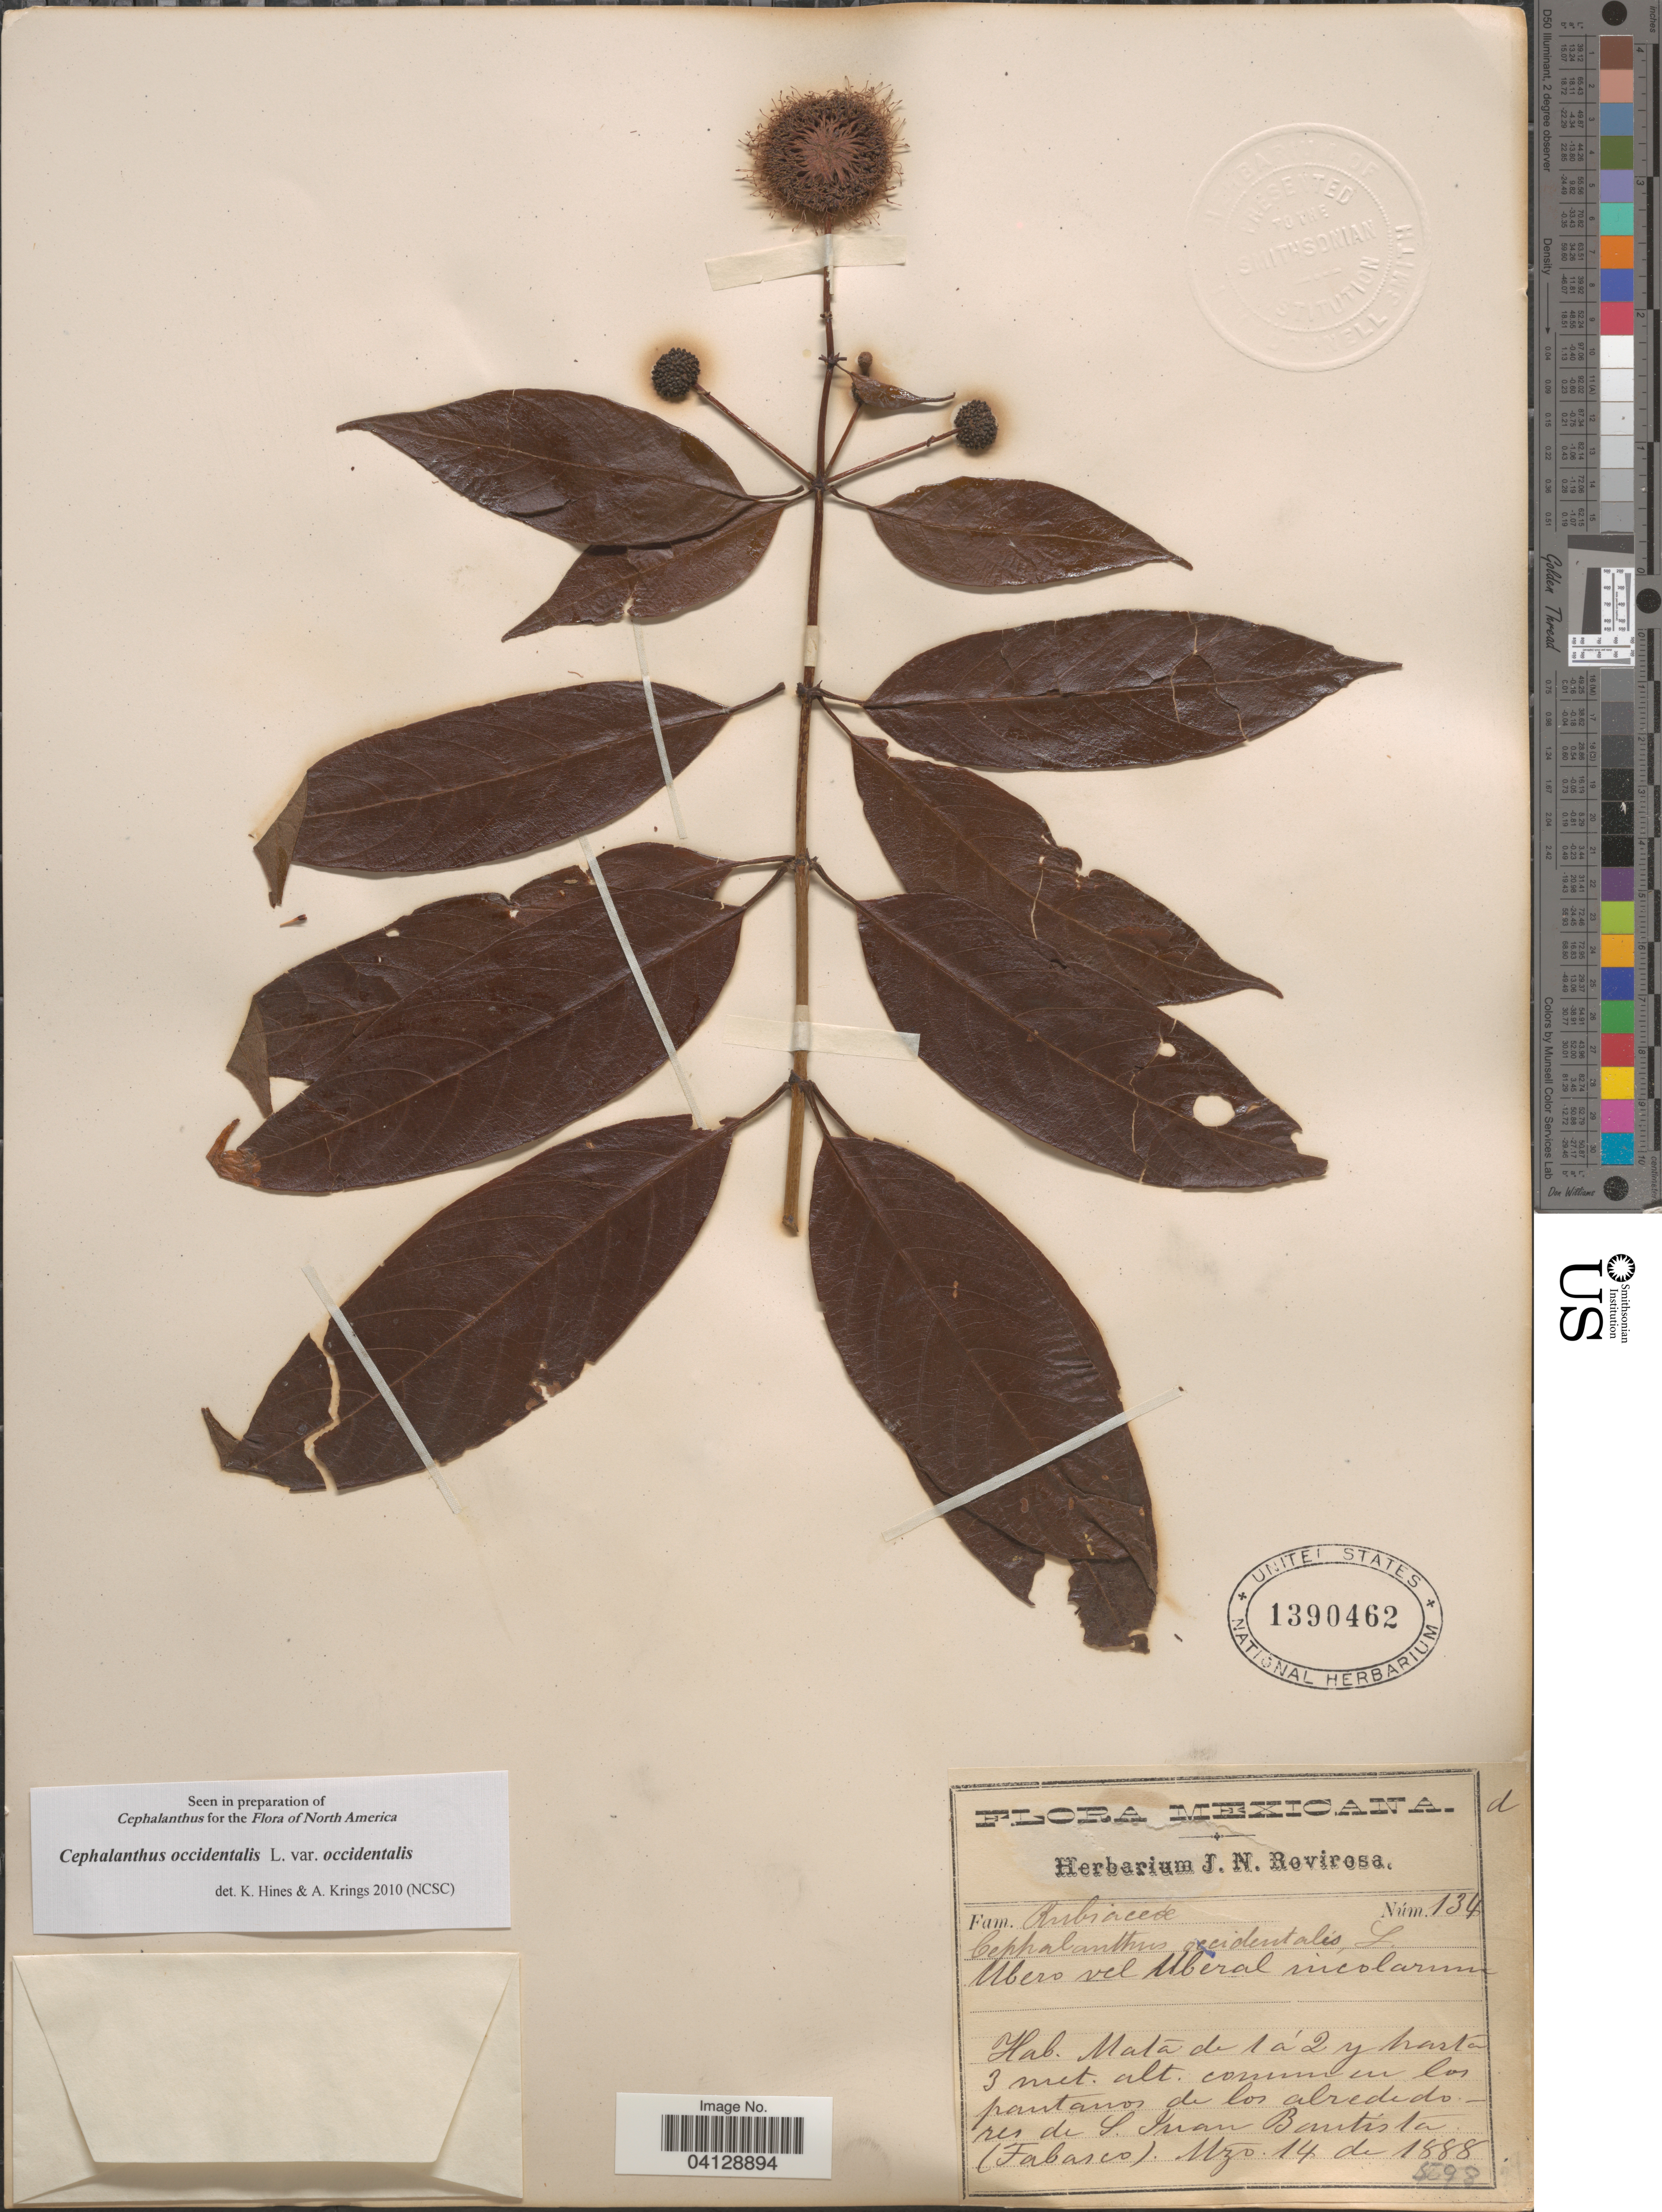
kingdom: Plantae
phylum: Tracheophyta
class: Magnoliopsida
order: Gentianales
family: Rubiaceae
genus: Cephalanthus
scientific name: Cephalanthus occidentalis var. occidentalis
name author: L.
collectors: J. N. Rovirosa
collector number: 134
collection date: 1888-03-14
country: Mexico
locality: Mexicana. Mata de 1 á 2 y hasta 3 met. alt. commun en los pantanos de los alrededores de S. Juan Bautista (Fabasco).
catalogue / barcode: US 1390462